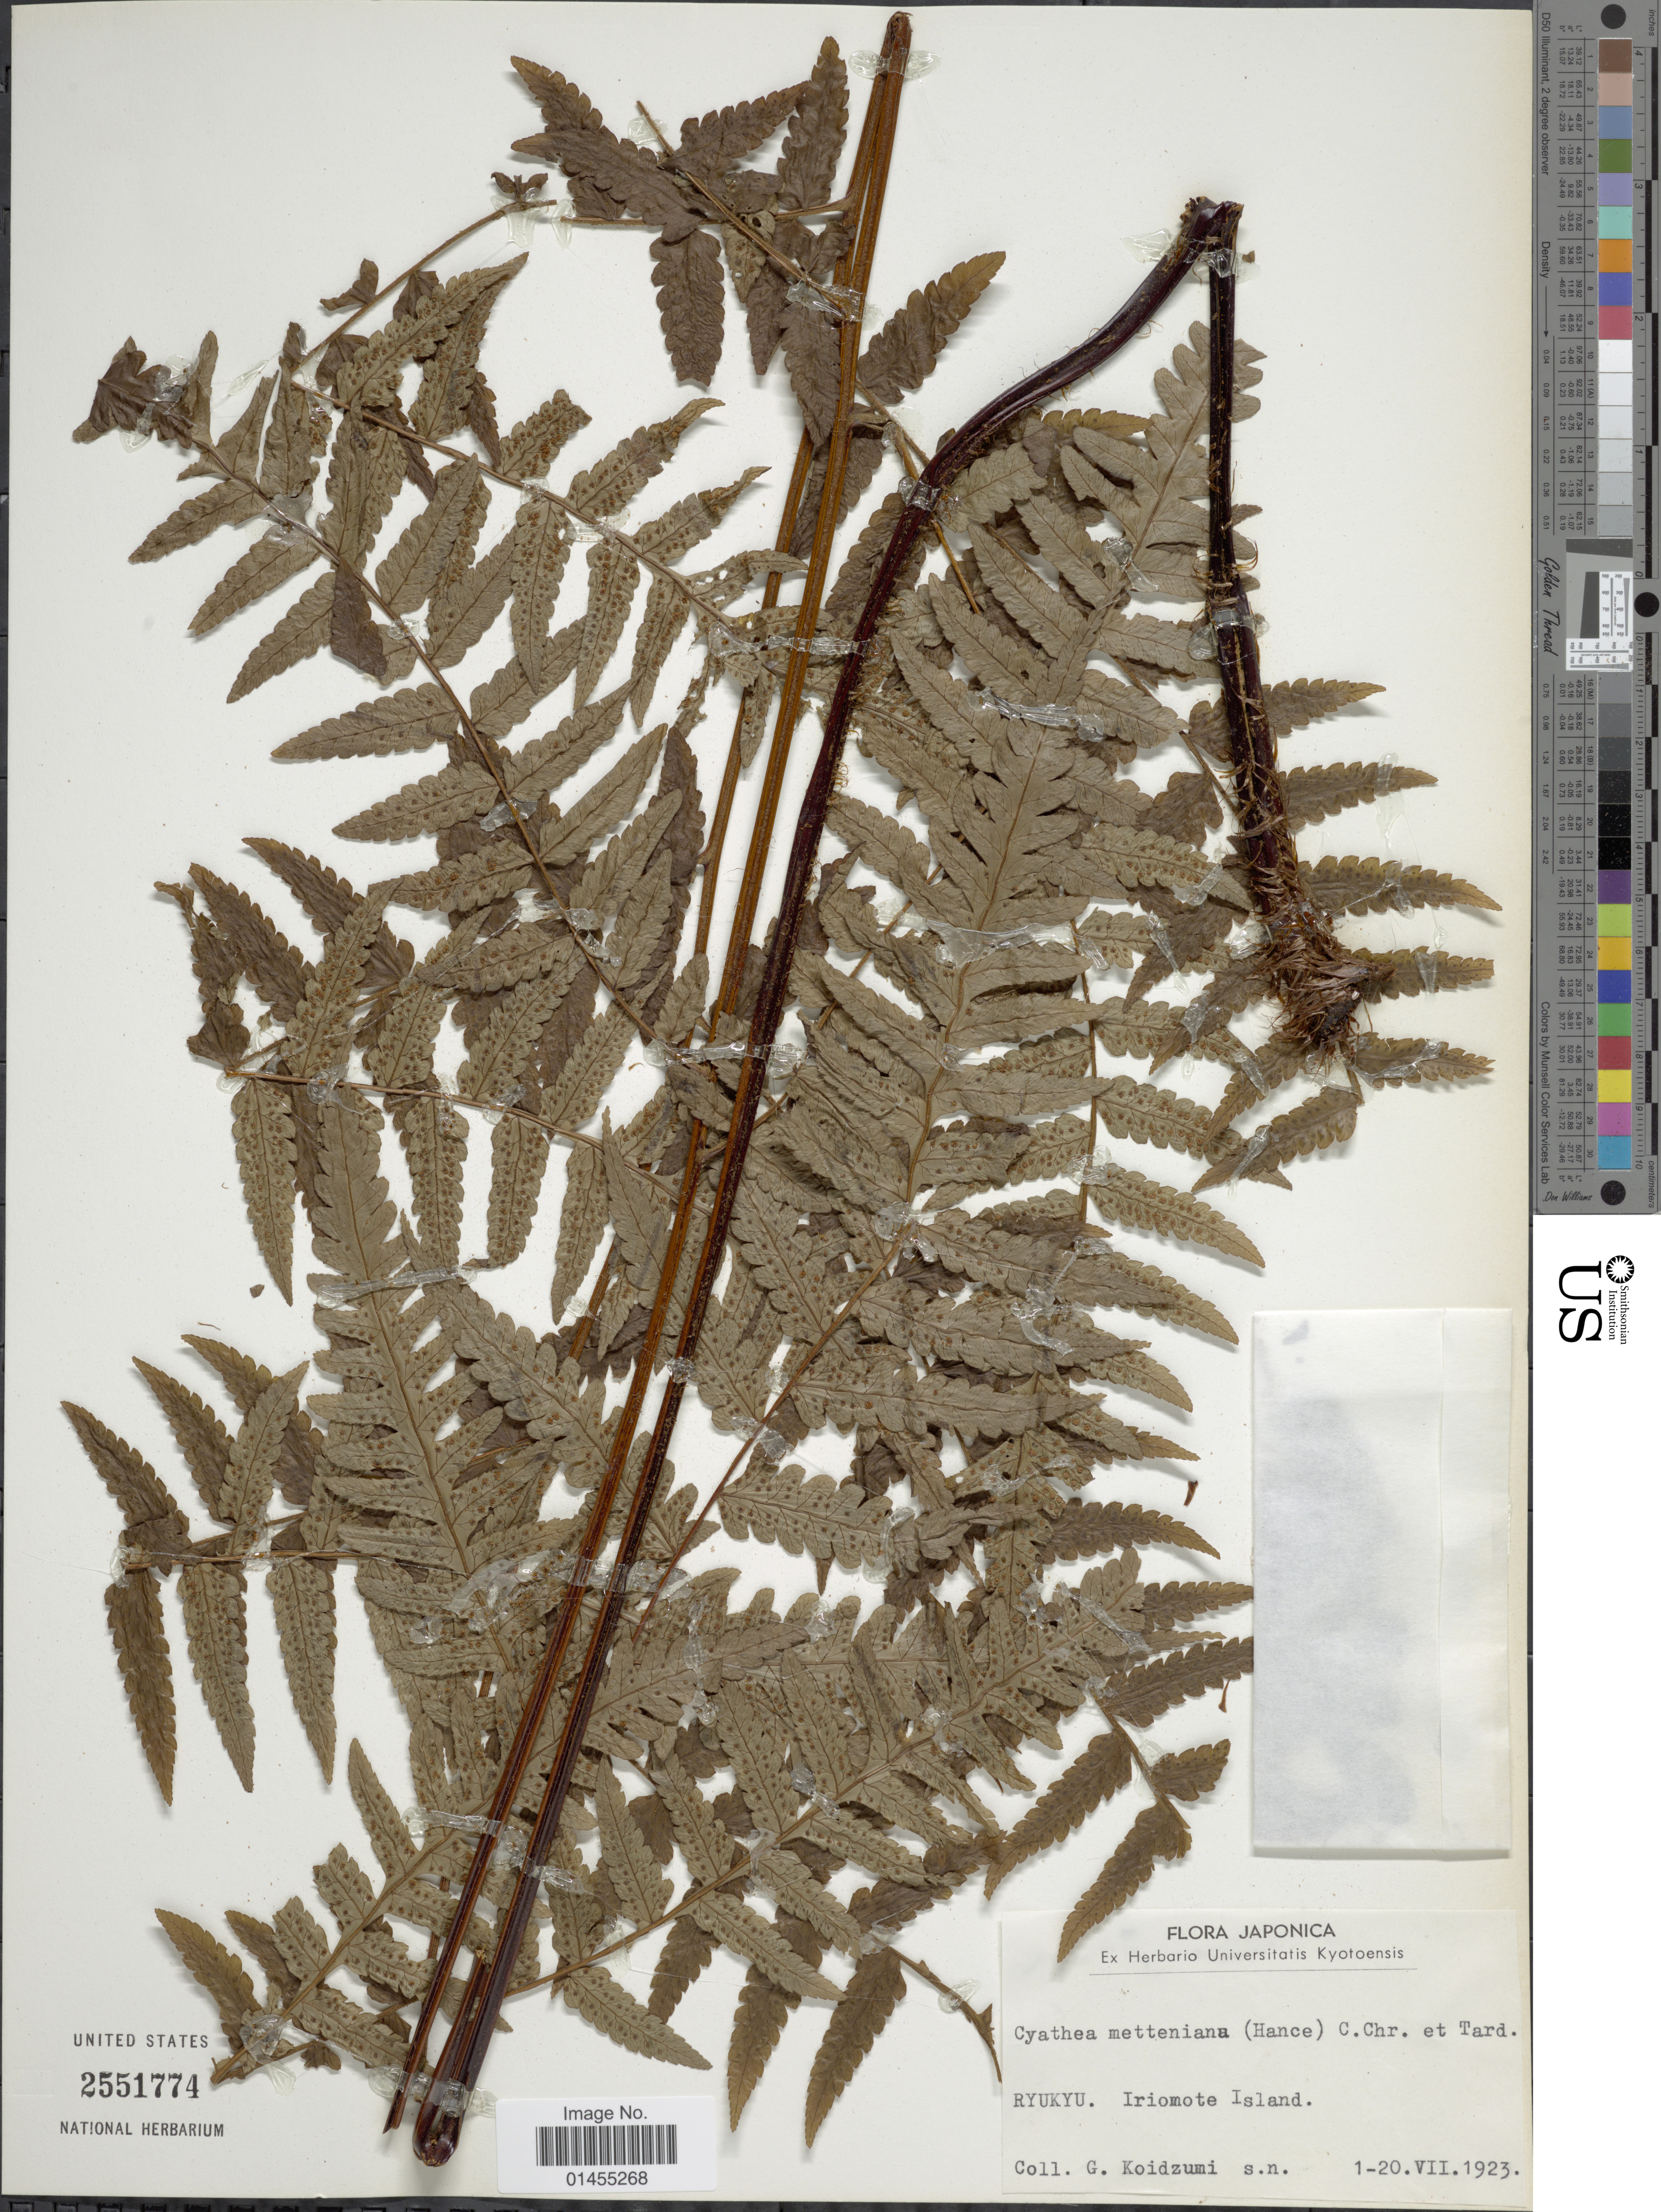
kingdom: Plantae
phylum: Tracheophyta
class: Polypodiopsida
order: Cyatheales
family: Cyatheaceae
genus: Alsophila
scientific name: Alsophila metteniana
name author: Hance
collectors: G. Koidzumi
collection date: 1923-07-01/1923-07-20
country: Japan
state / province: Okinawa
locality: Ryukyu. Iriomote Island.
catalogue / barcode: US 2551774